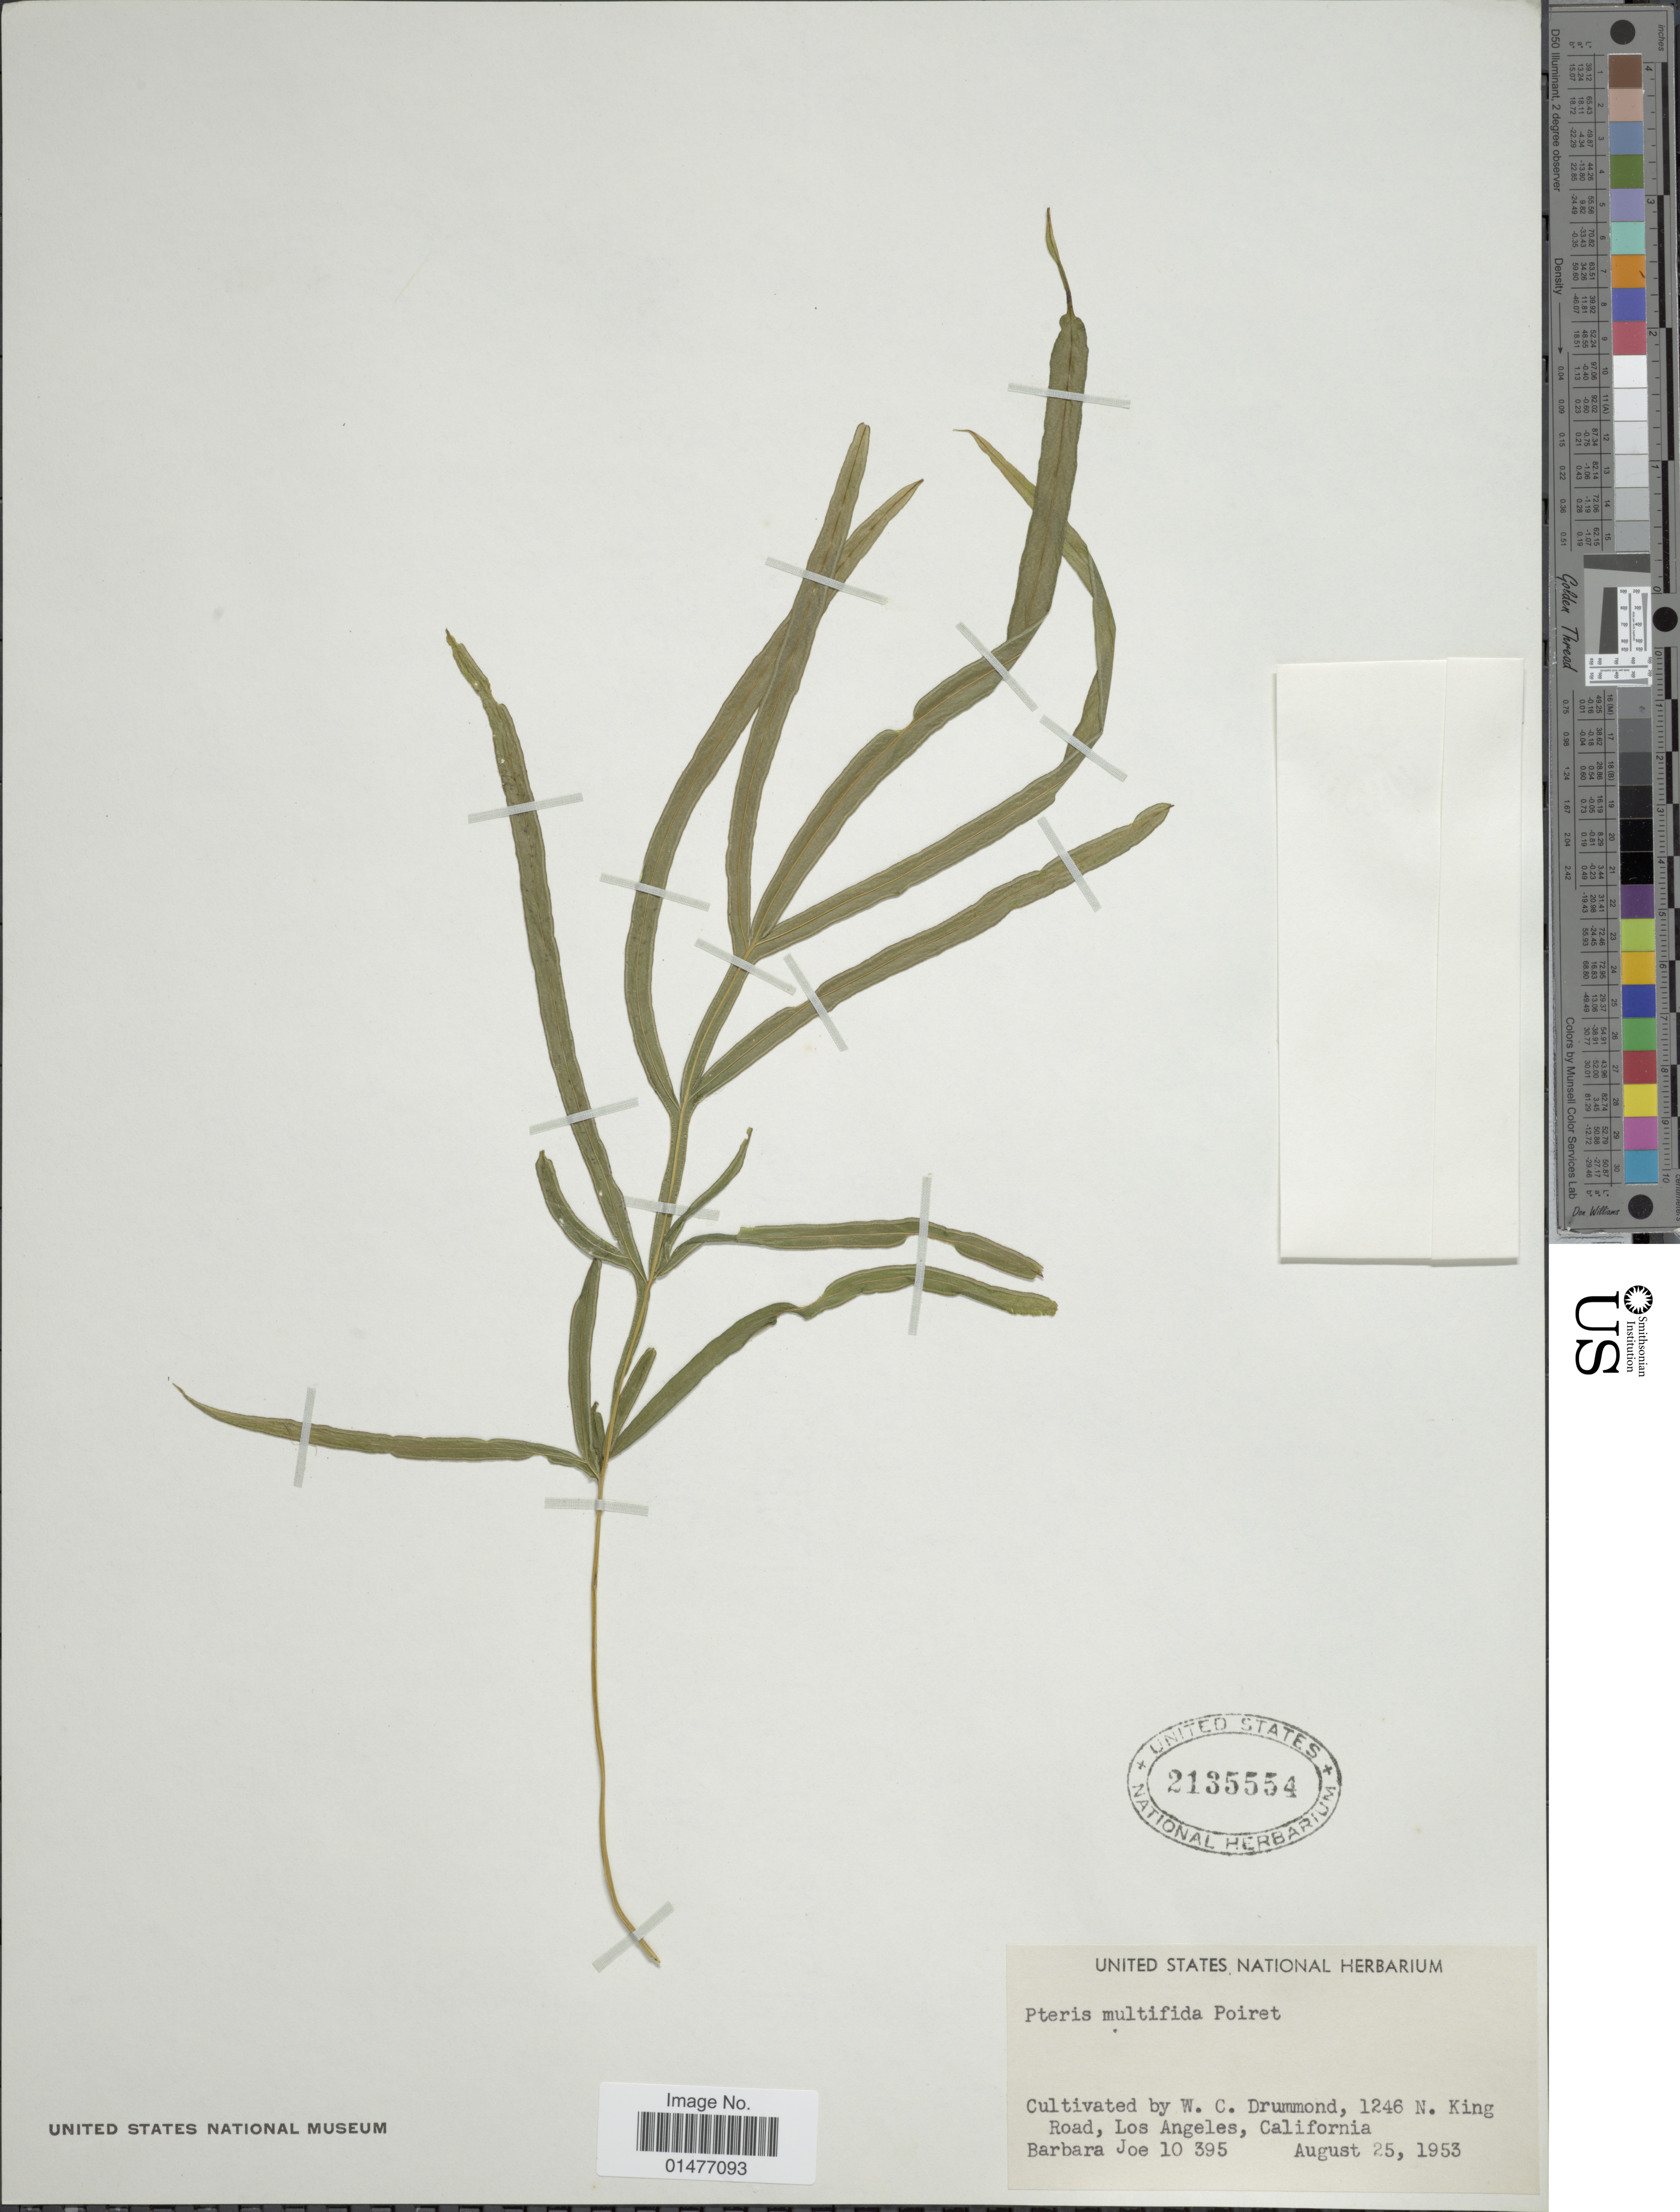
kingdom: Plantae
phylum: Tracheophyta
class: Polypodiopsida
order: Polypodiales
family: Pteridaceae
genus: Pteris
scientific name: Pteris multifida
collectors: B. Joe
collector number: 395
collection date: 1953-08-25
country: United States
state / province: California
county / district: Los Angeles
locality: Cultivated by W.C. Drummond, 1246 N. King Road, Los Angeles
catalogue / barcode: US 2135554